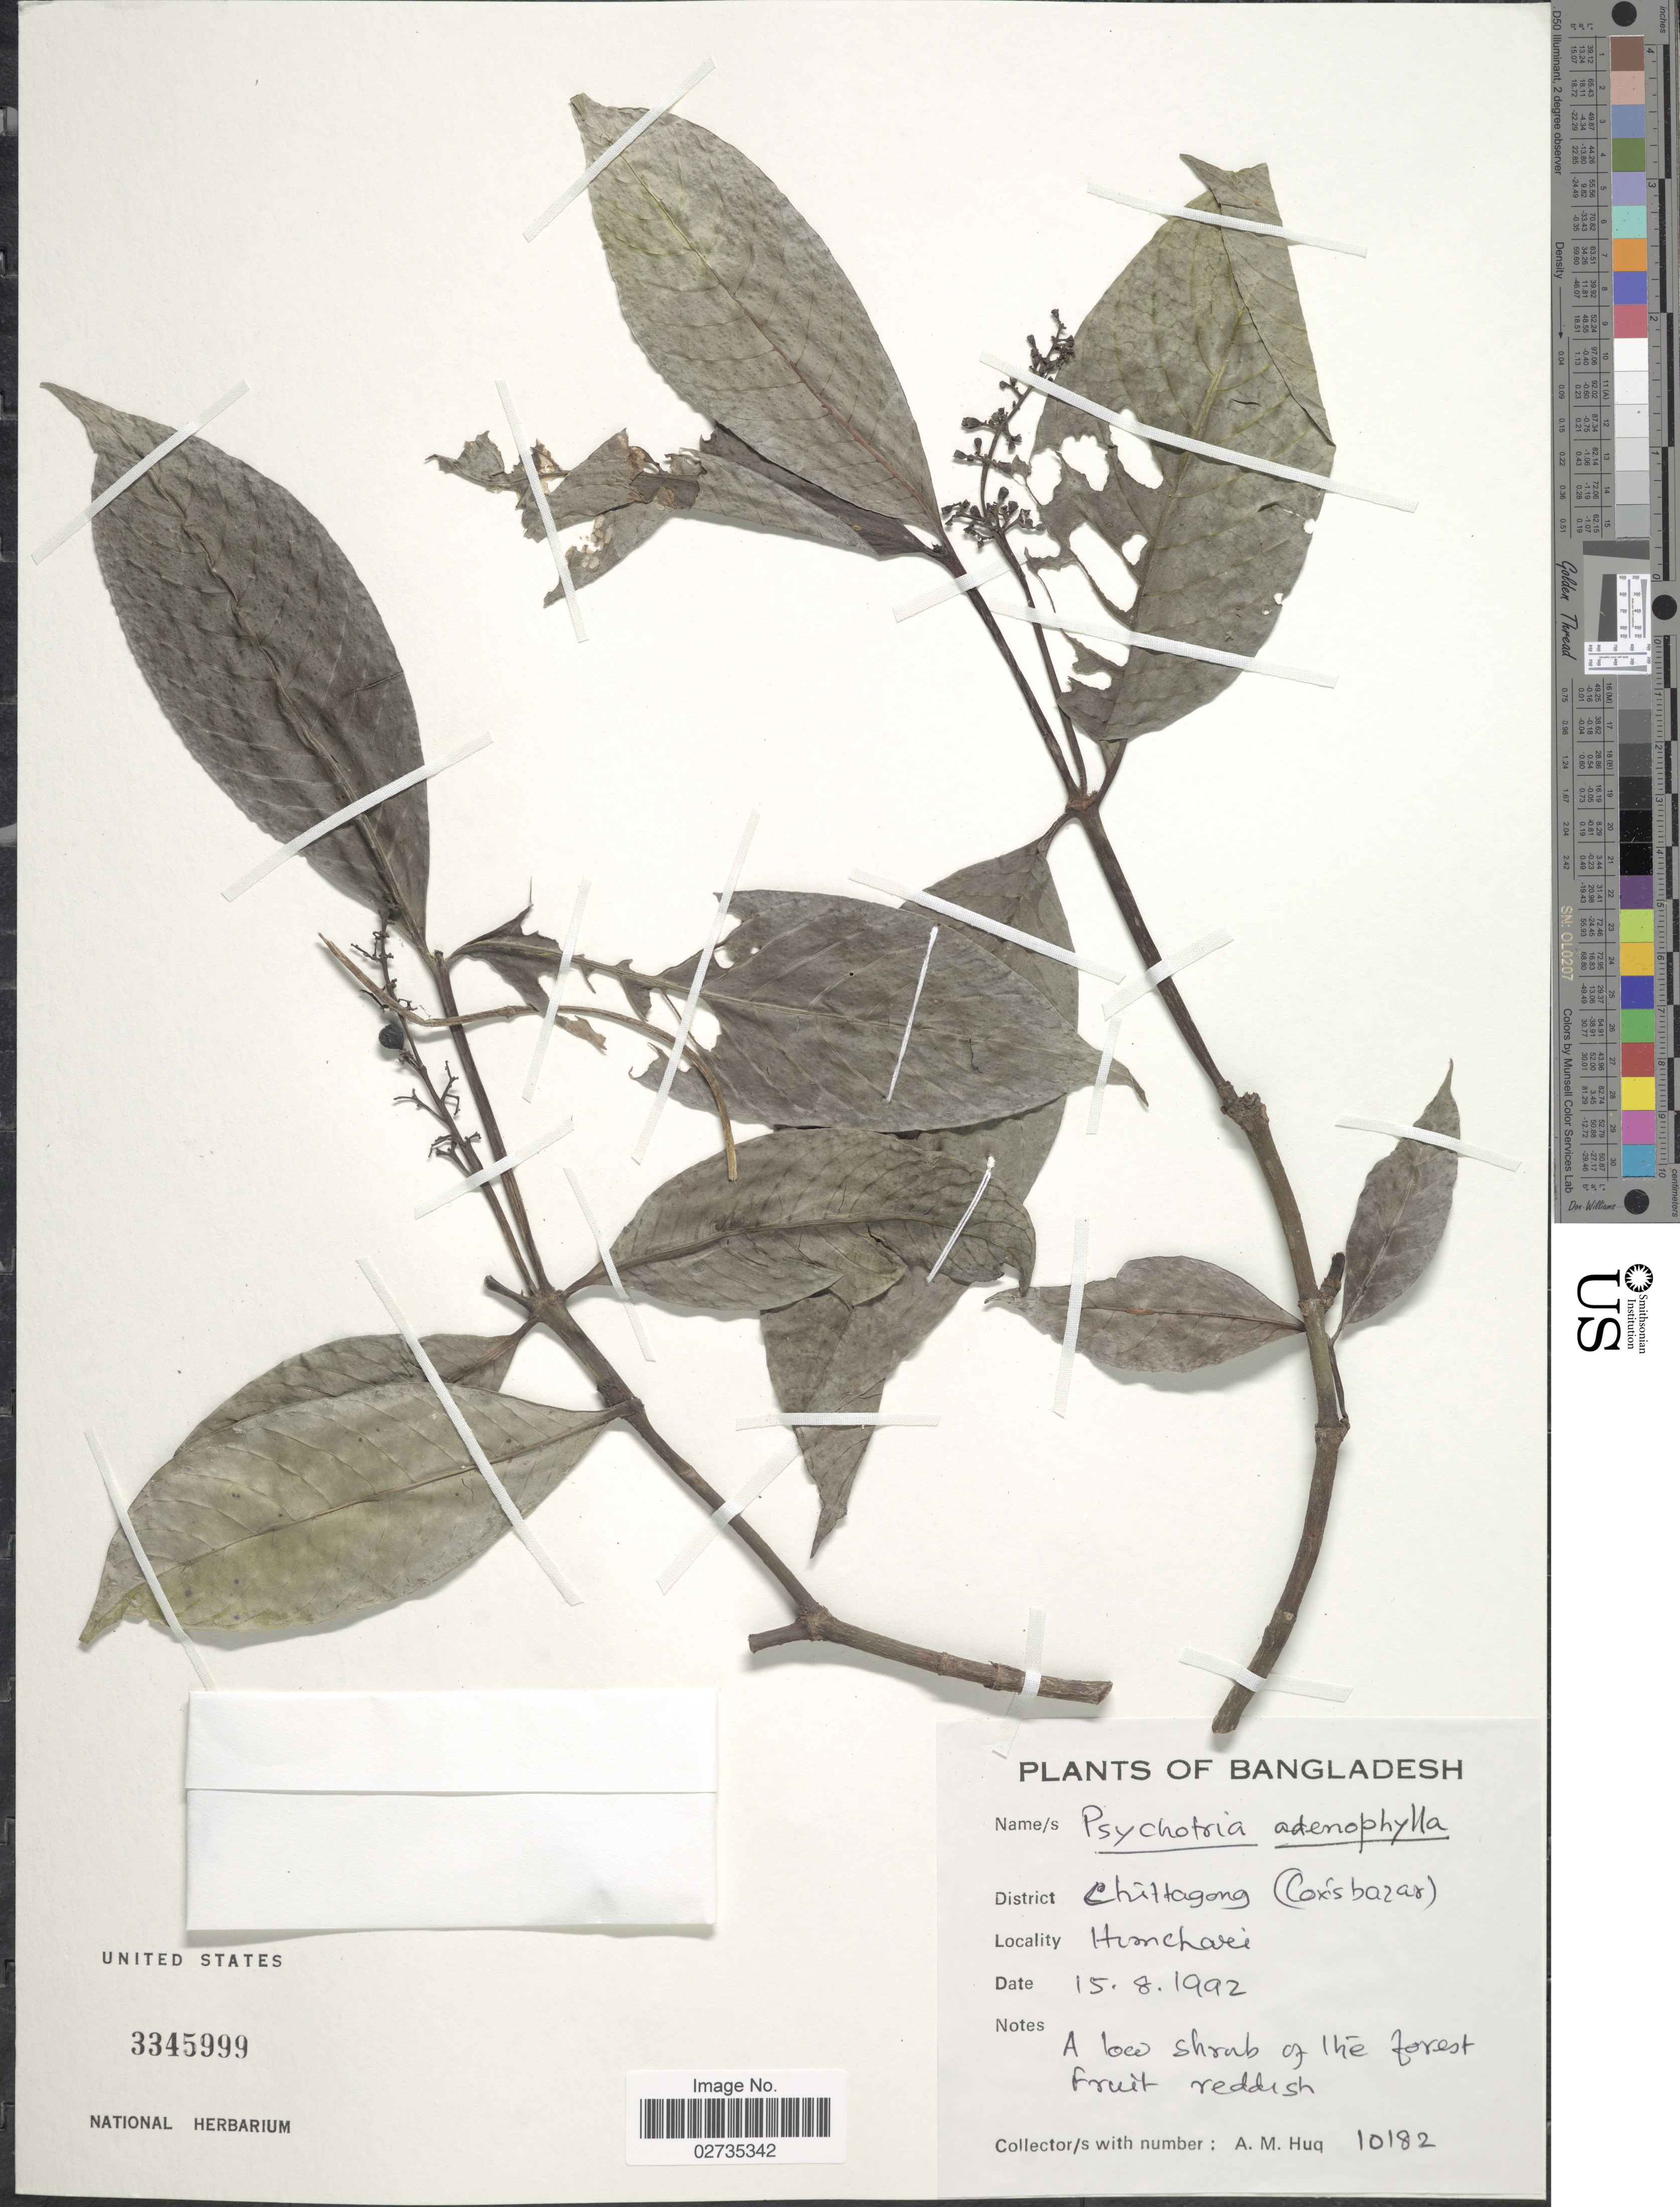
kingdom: Plantae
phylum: Tracheophyta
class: Magnoliopsida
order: Gentianales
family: Rubiaceae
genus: Psychotria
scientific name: Psychotria adenophylla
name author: Steyerm.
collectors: A. M. Huq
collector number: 10182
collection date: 1992-08-15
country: Bangladesh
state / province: Chittagong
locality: District Chittogong (Cox's bazar), Hounchari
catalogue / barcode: US 3345999